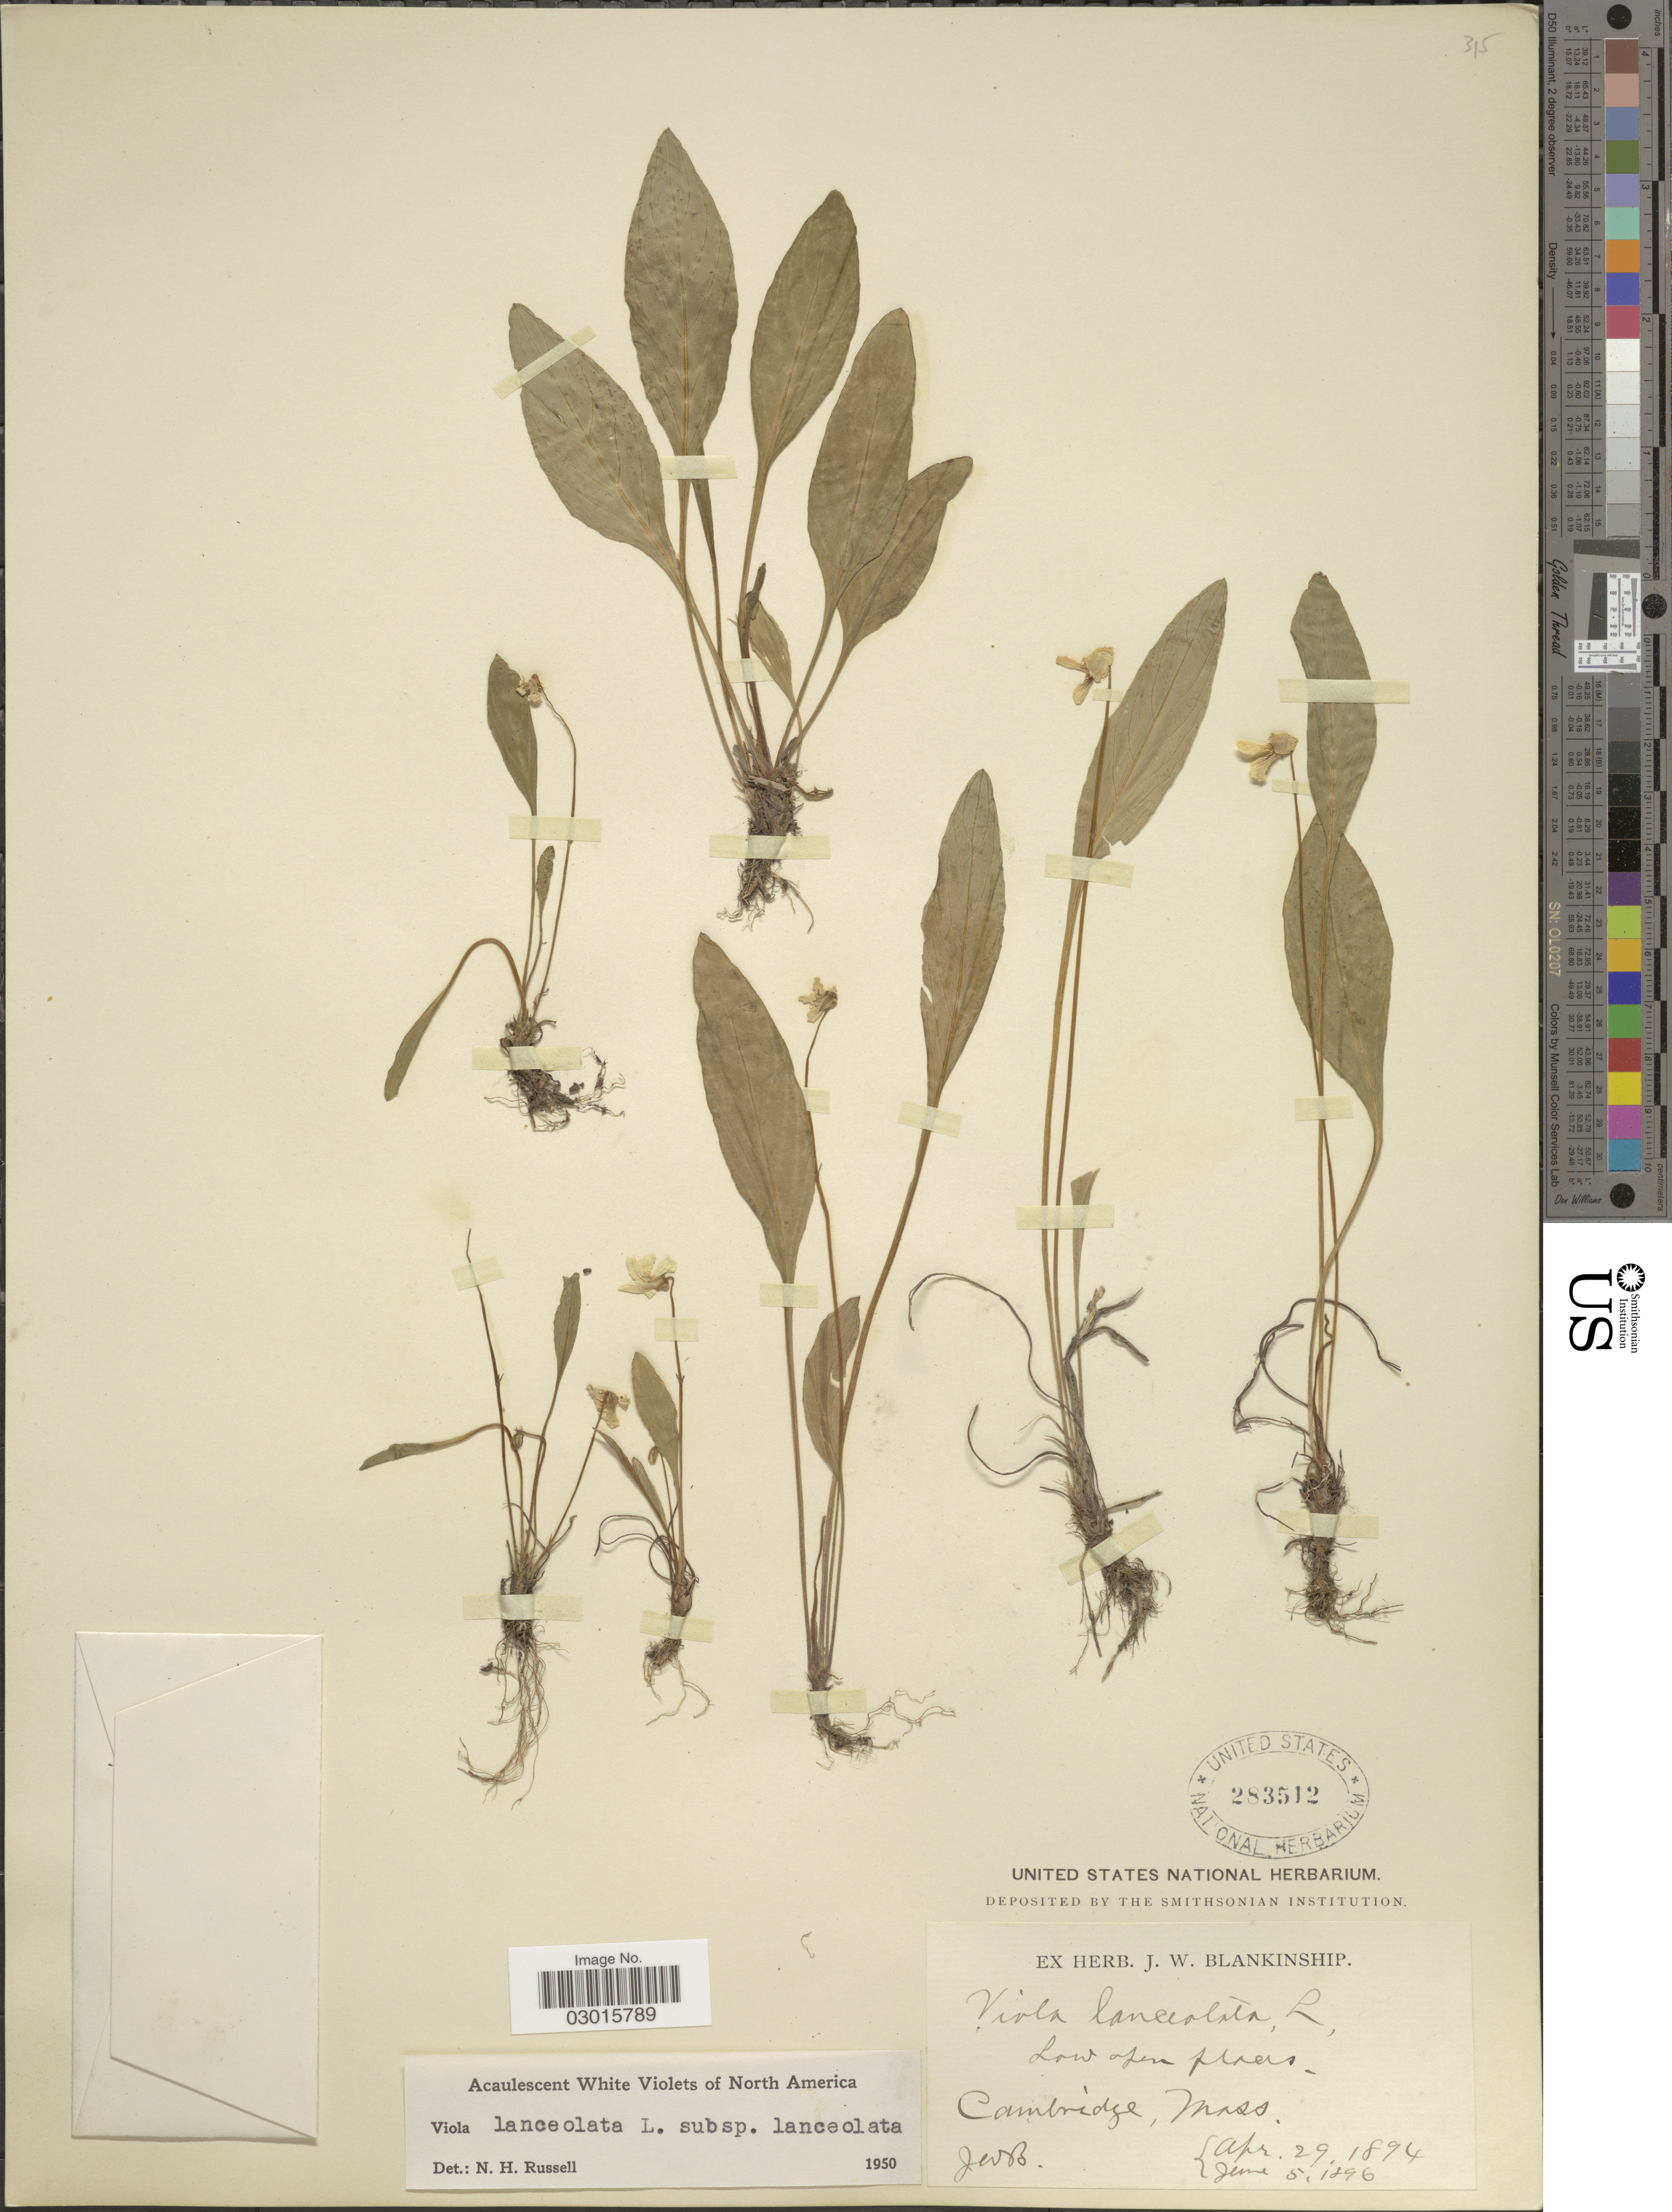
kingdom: Plantae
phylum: Tracheophyta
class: Magnoliopsida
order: Malpighiales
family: Violaceae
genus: Viola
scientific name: Viola lanceolata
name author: L.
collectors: J. W. Blankinship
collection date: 1894-04-29/1896-06-05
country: United States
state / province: Massachusetts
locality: Cambridge.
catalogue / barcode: US 283512